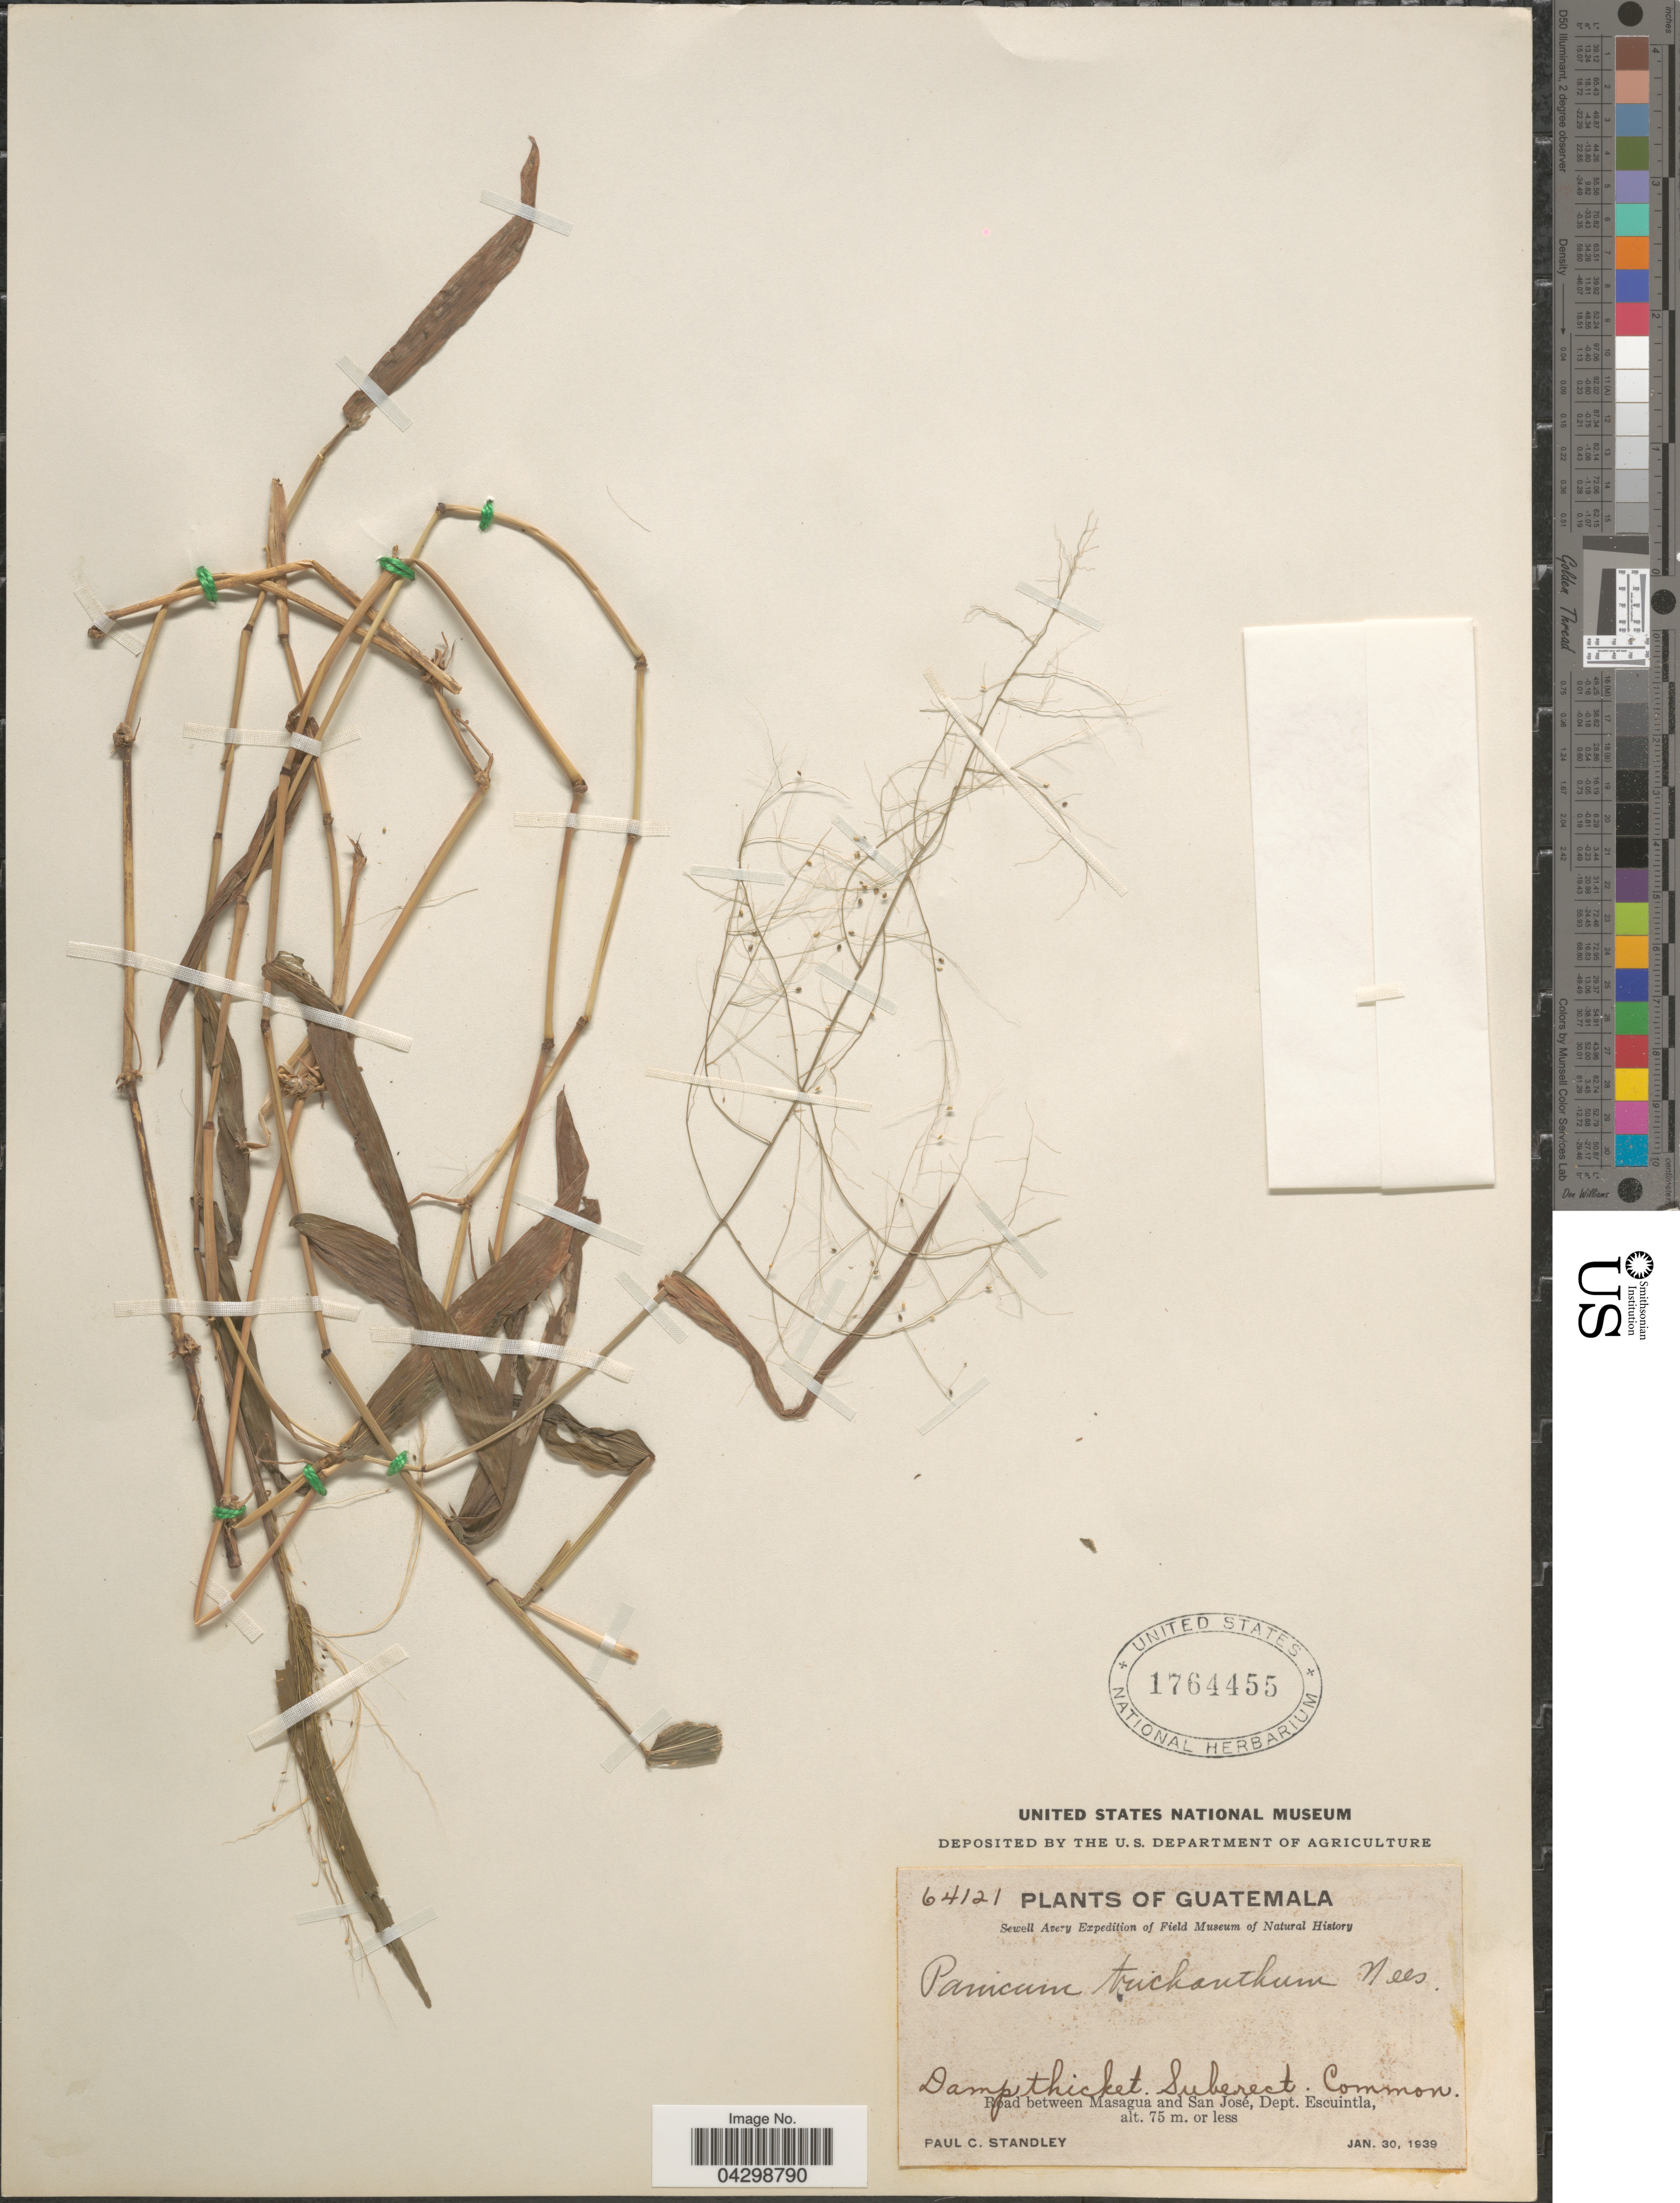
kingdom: Plantae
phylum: Tracheophyta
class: Liliopsida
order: Poales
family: Poaceae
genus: Panicum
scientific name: Panicum trichanthum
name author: Nees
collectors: P. C. Standley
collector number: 64121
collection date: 1939-01-30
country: Guatemala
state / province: Escuintla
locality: Sewell Avery Expedition. Road between Masagua and San José, Dept. Escuintla.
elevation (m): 75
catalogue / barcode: US 1764455